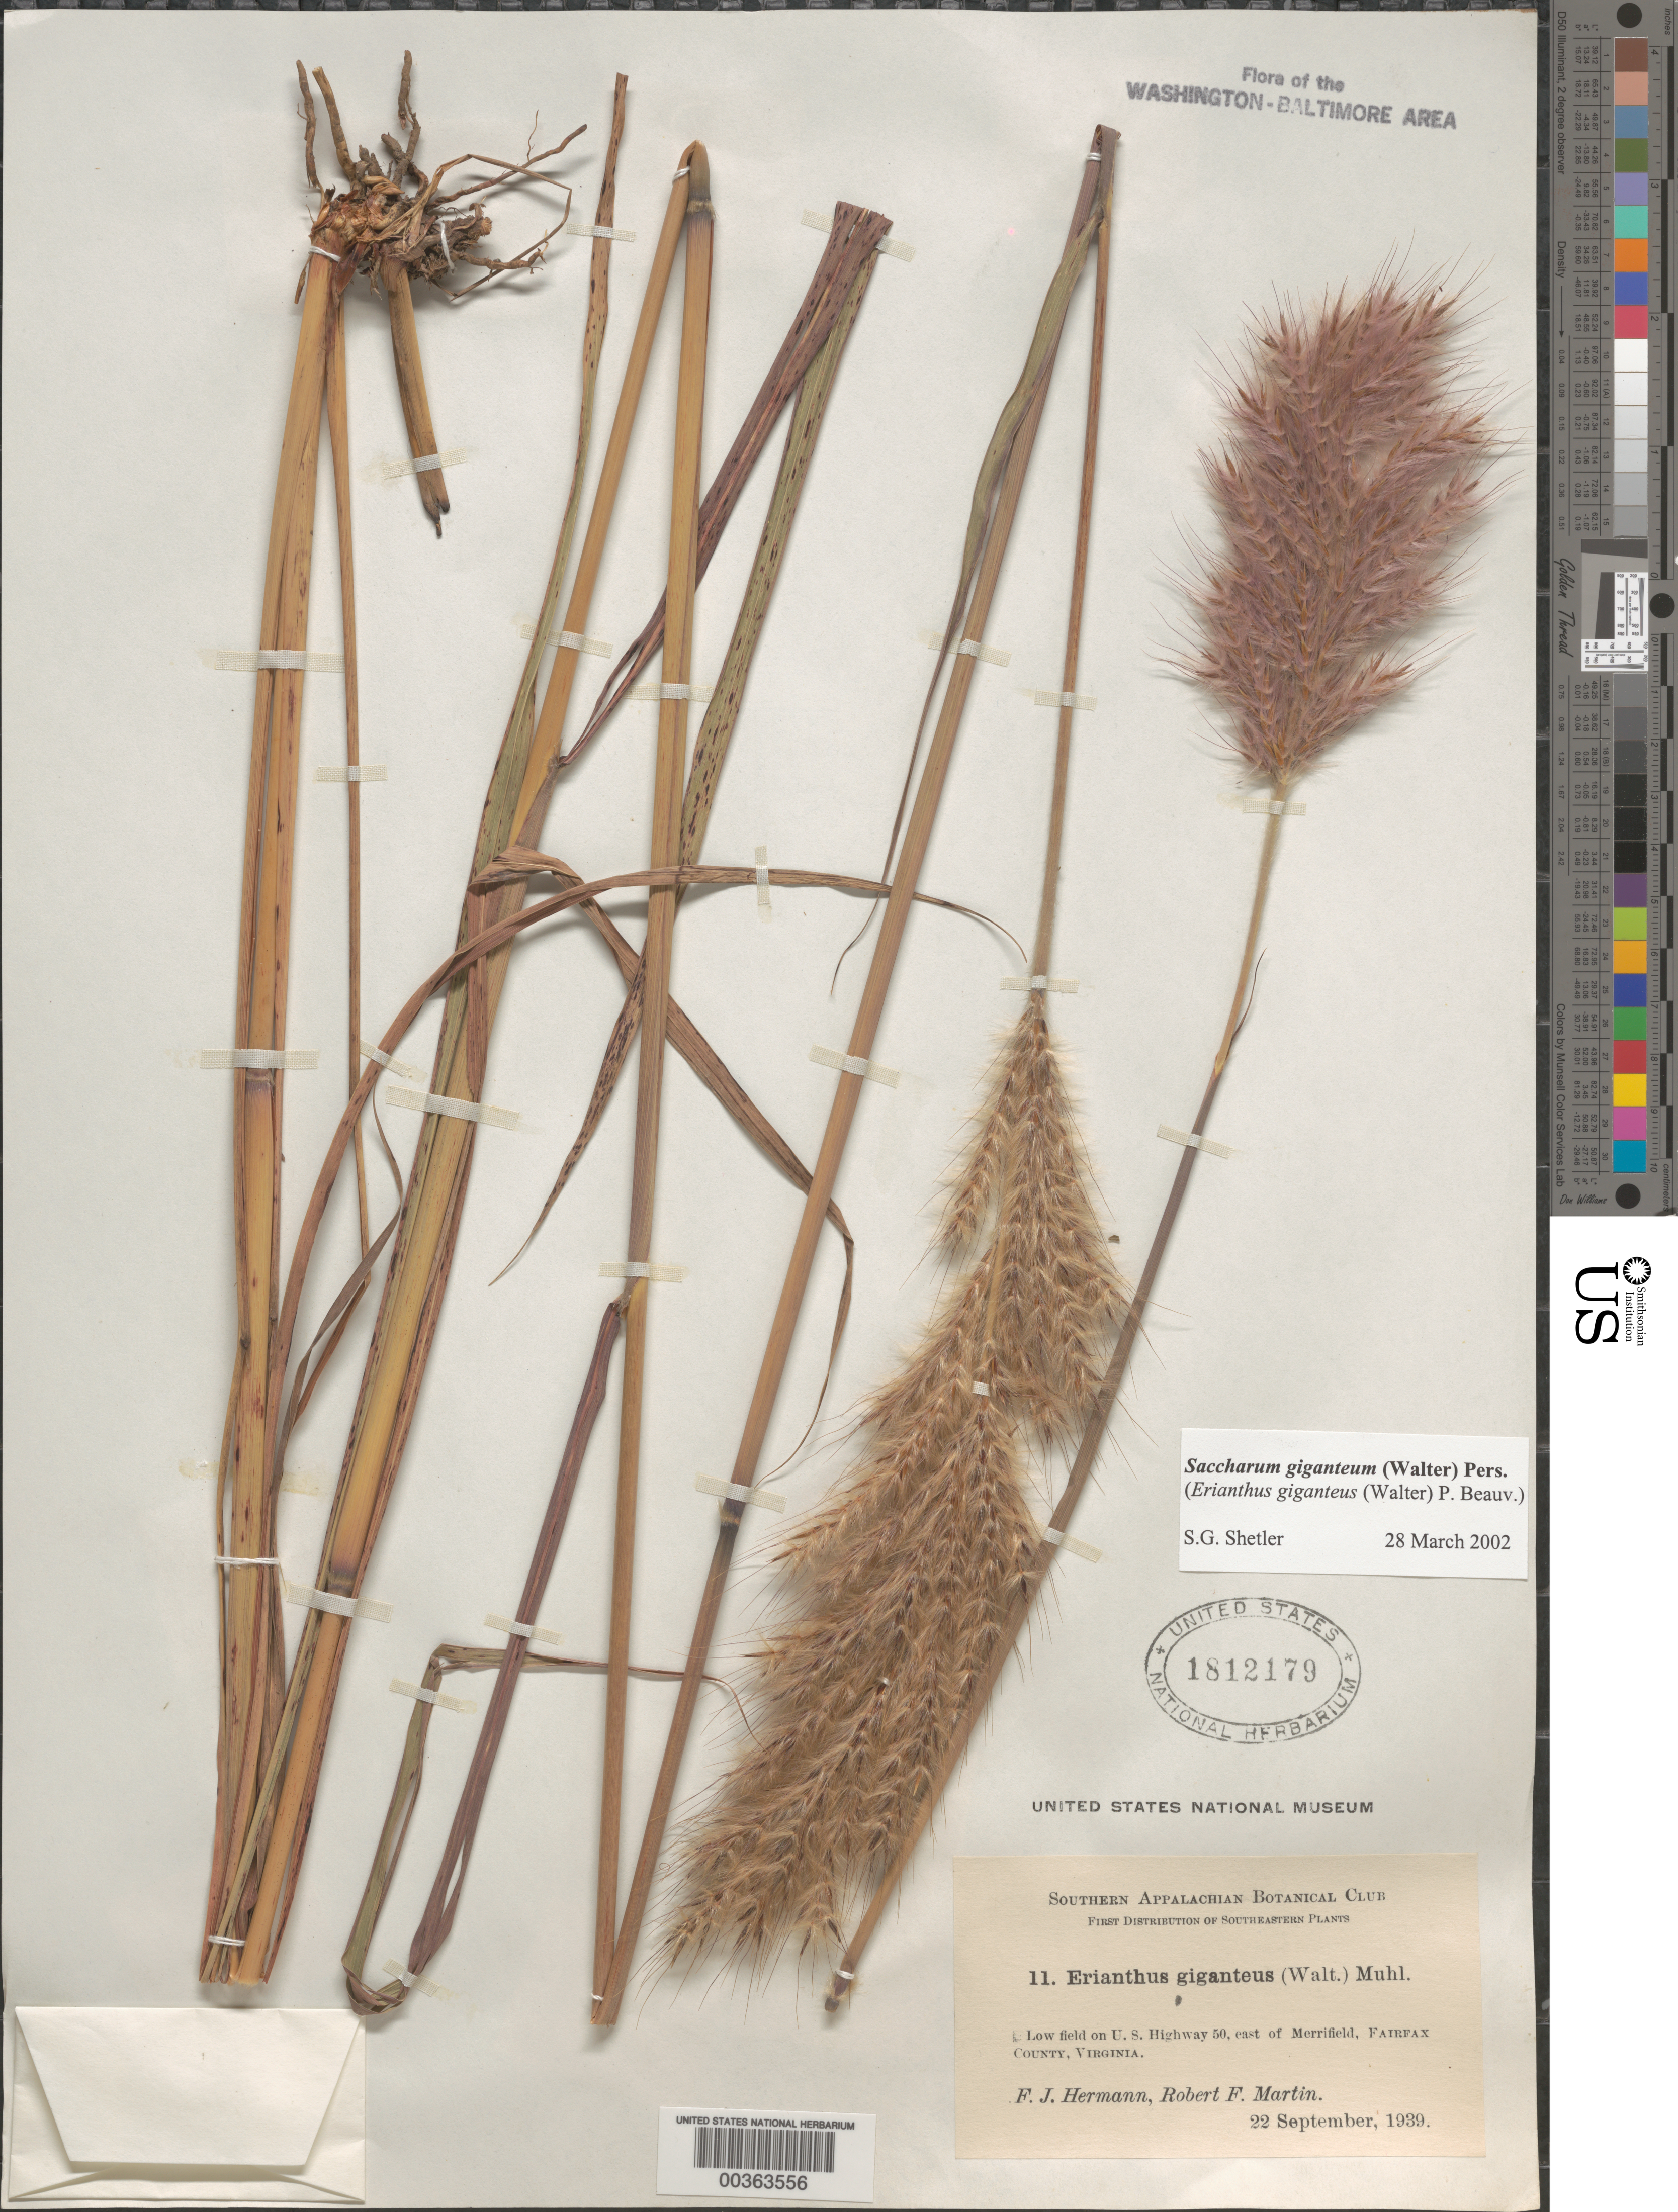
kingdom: Plantae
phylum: Tracheophyta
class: Liliopsida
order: Poales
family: Poaceae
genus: Erianthus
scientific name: Erianthus giganteus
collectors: F. J. Hermann & R. F. Martin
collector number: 11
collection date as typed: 22 Sep 1939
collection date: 1939-09-22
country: United States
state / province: Virginia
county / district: Fairfax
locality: E of Merrifield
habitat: Low field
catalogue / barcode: US 1812179